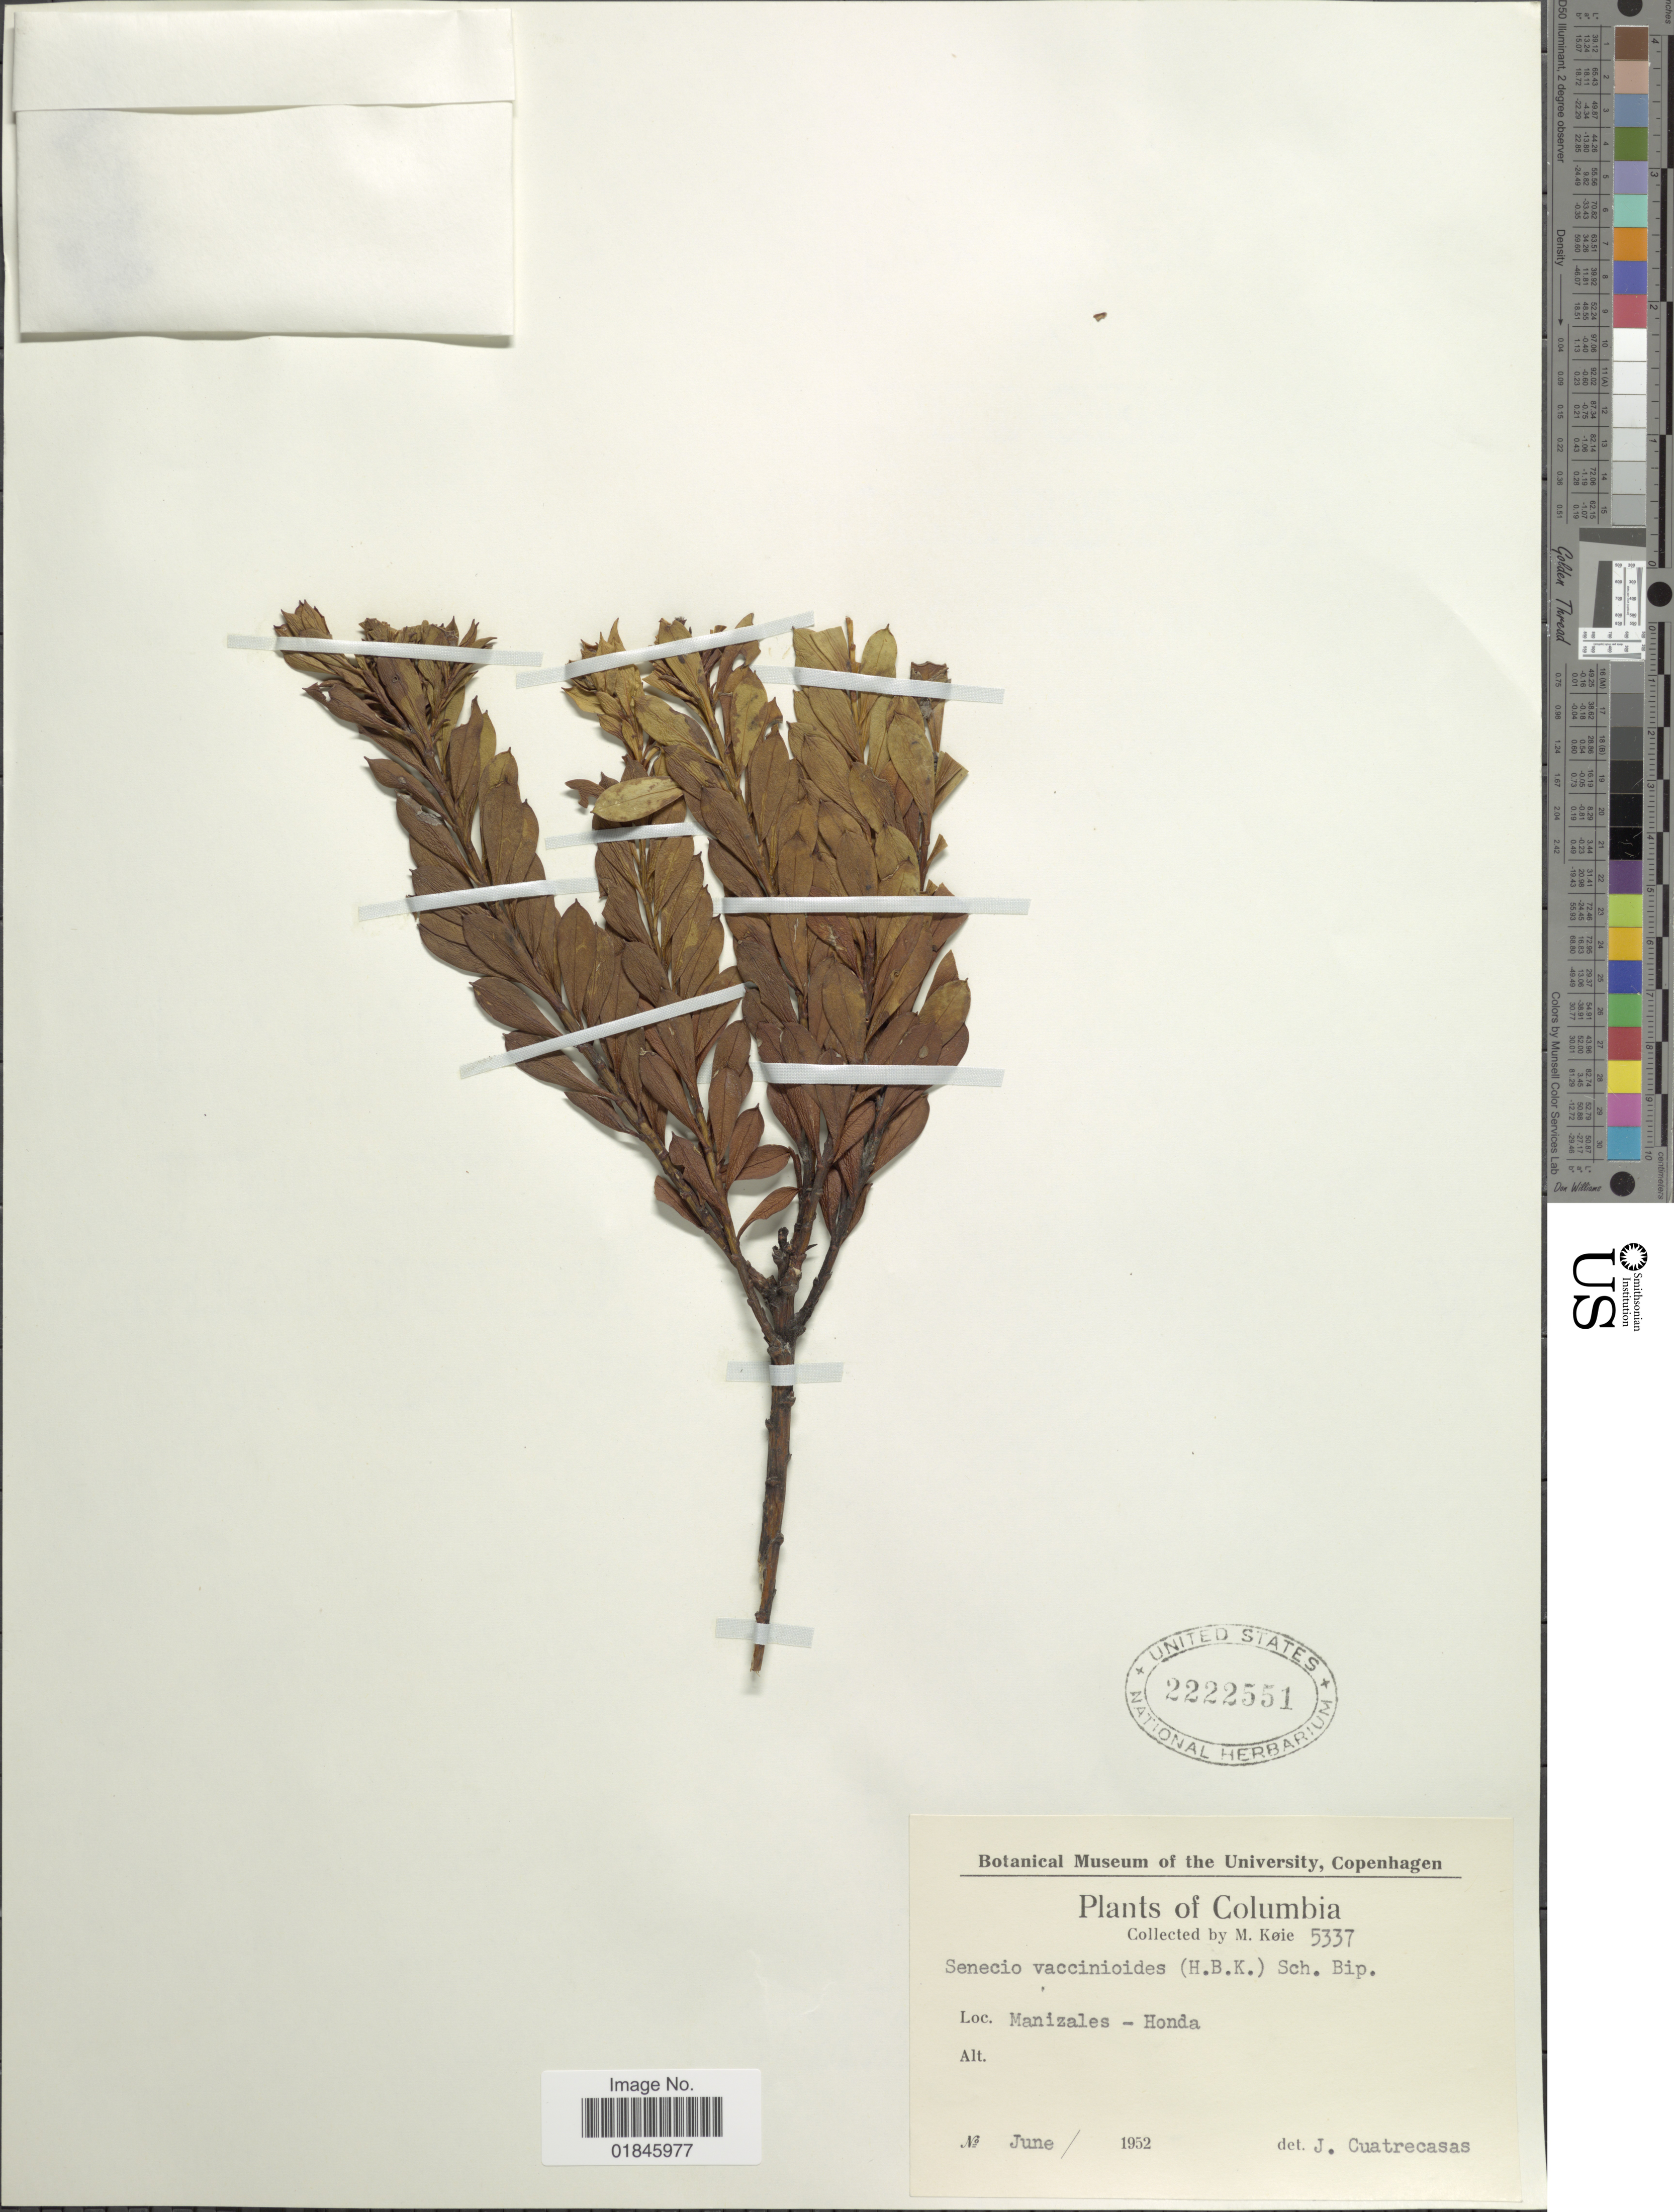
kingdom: Plantae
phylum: Tracheophyta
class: Magnoliopsida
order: Asterales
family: Asteraceae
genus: Pentacalia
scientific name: Pentacalia vaccinioides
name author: (Kunth) Cuatrec.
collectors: M. Köie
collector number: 5337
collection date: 1952-06-01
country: Colombia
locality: Manizales - Honda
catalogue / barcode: US 2222551